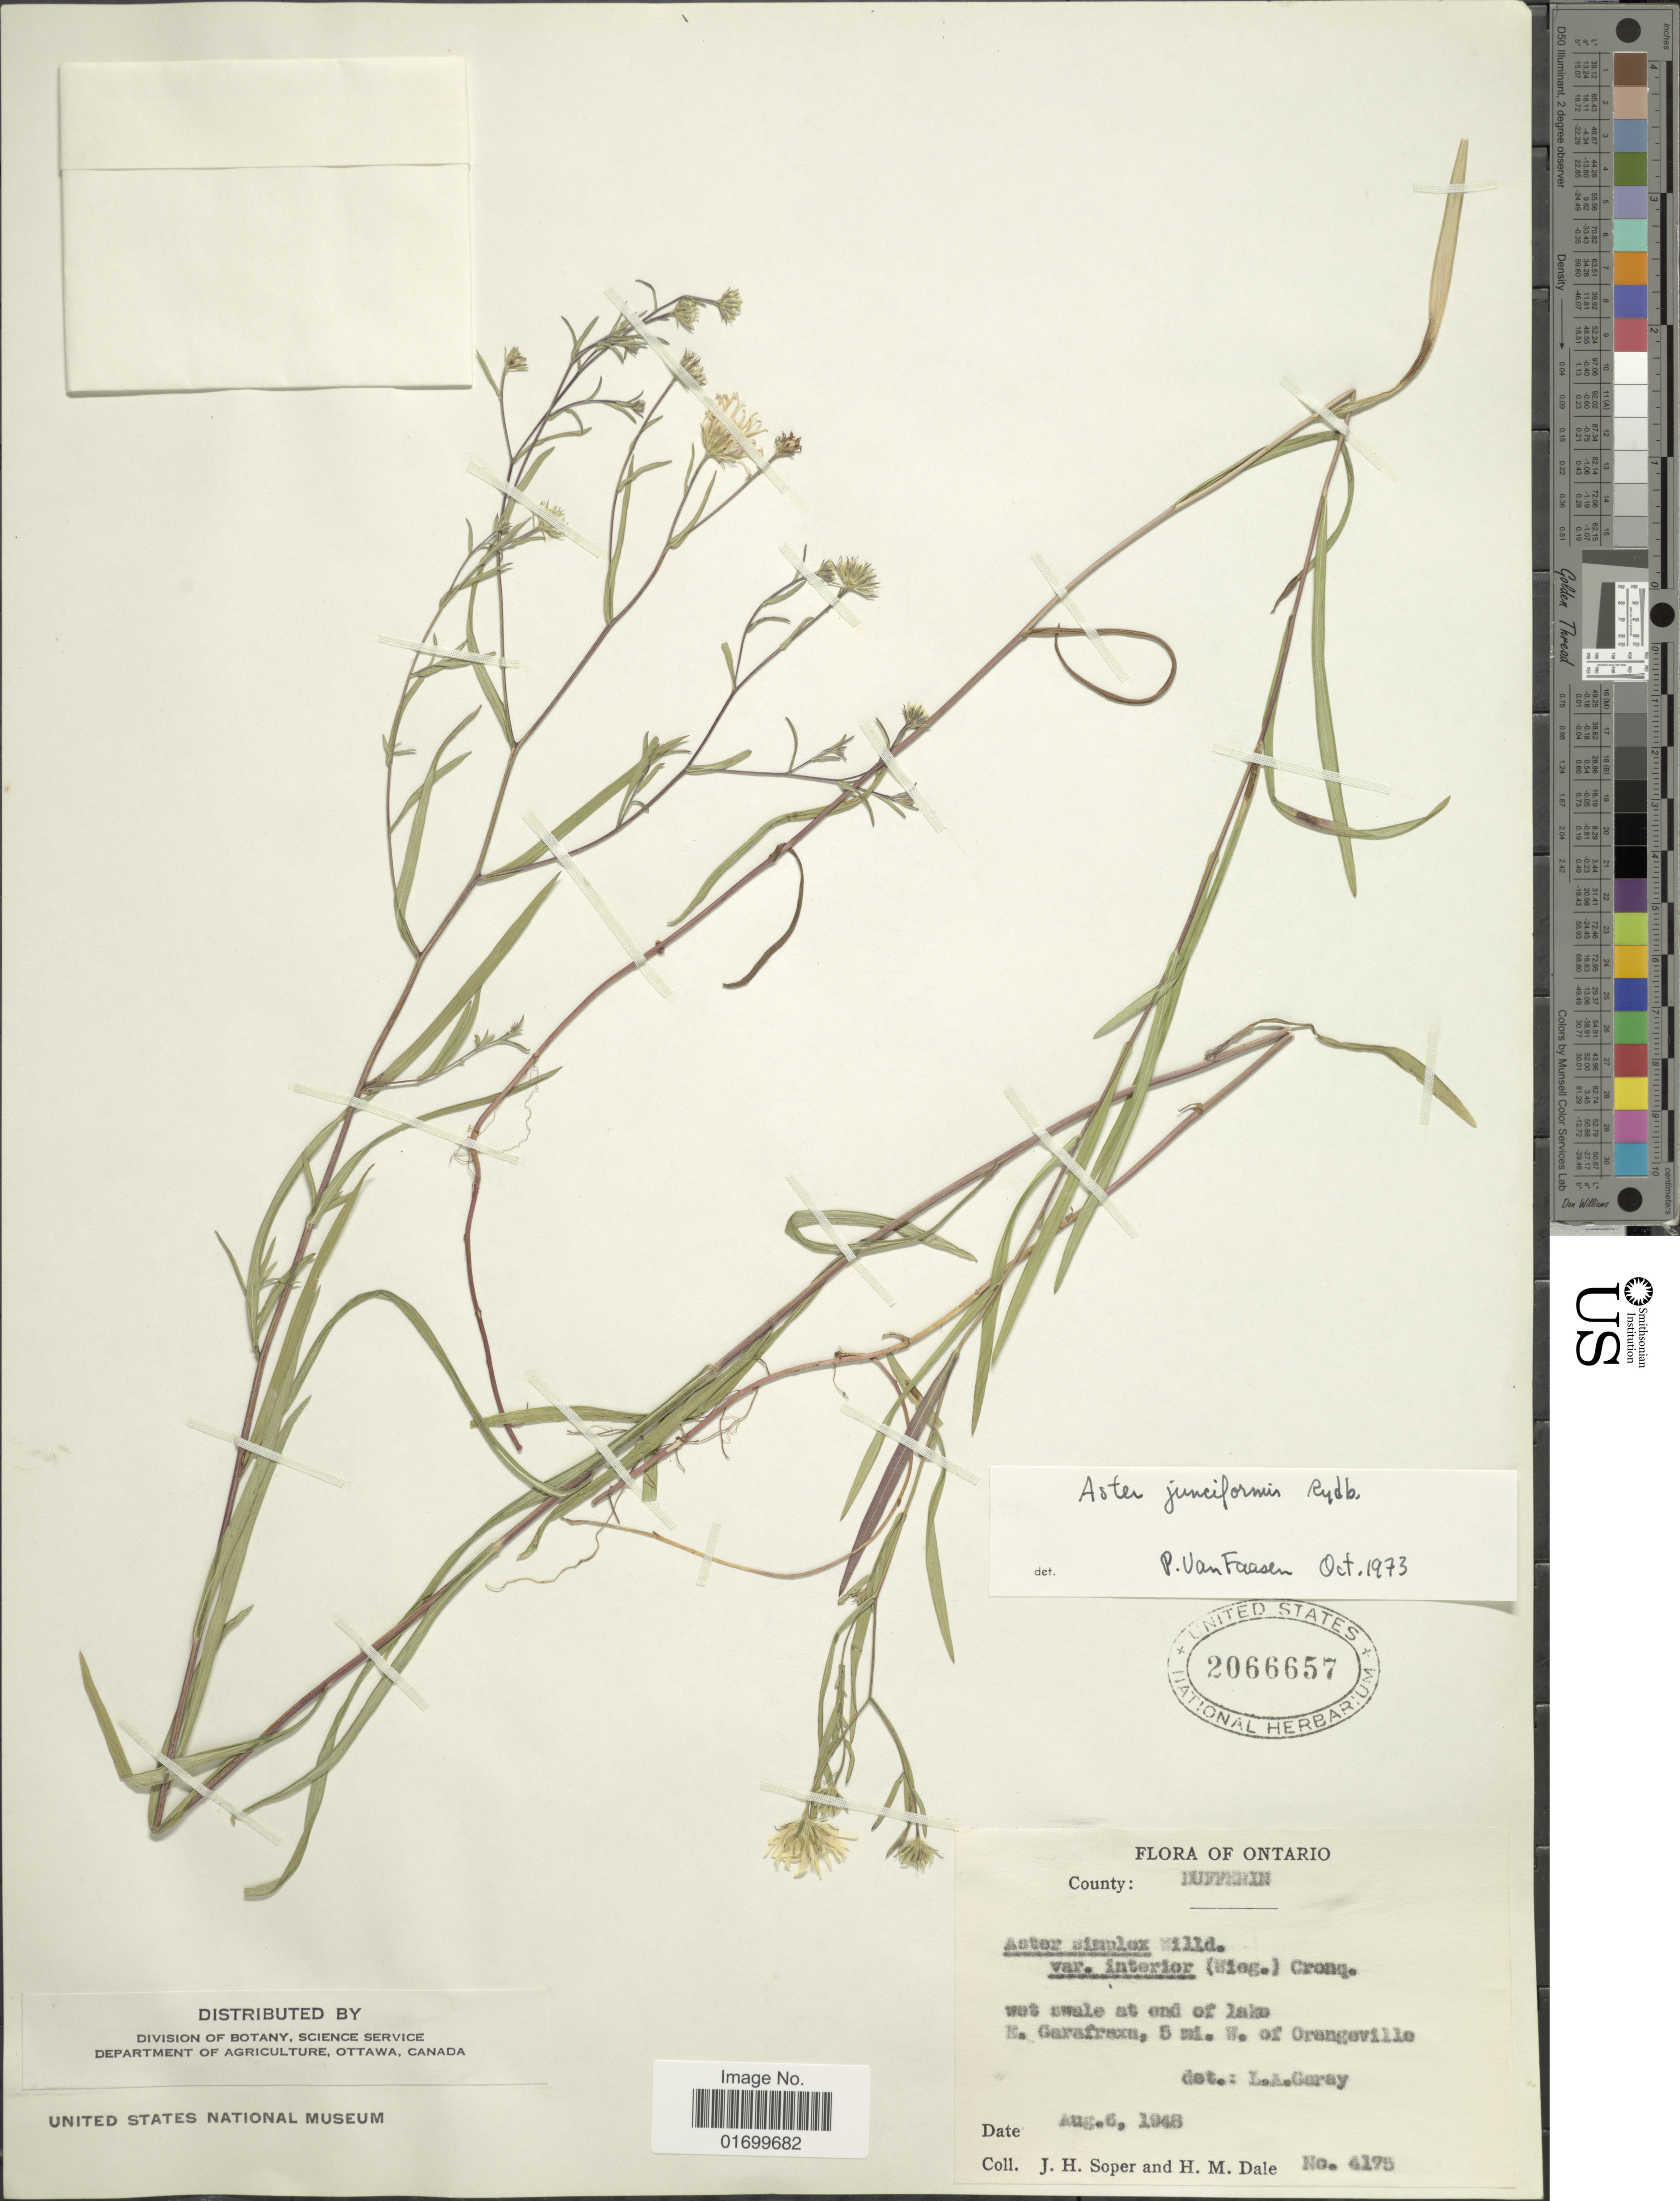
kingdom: Plantae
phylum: Tracheophyta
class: Magnoliopsida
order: Asterales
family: Asteraceae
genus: Symphyotrichum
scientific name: Symphyotrichum boreale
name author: (Torr. & A. Gray) Á. Löve & D. Löve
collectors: J. H. Soper & H. M. Dale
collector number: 4175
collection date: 1948-08-06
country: Canada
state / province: Ontario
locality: County: Dufferin, wet swale at end of lake E. Garafraxa, 5 mi. W. of Orangeville.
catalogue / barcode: US 2066657